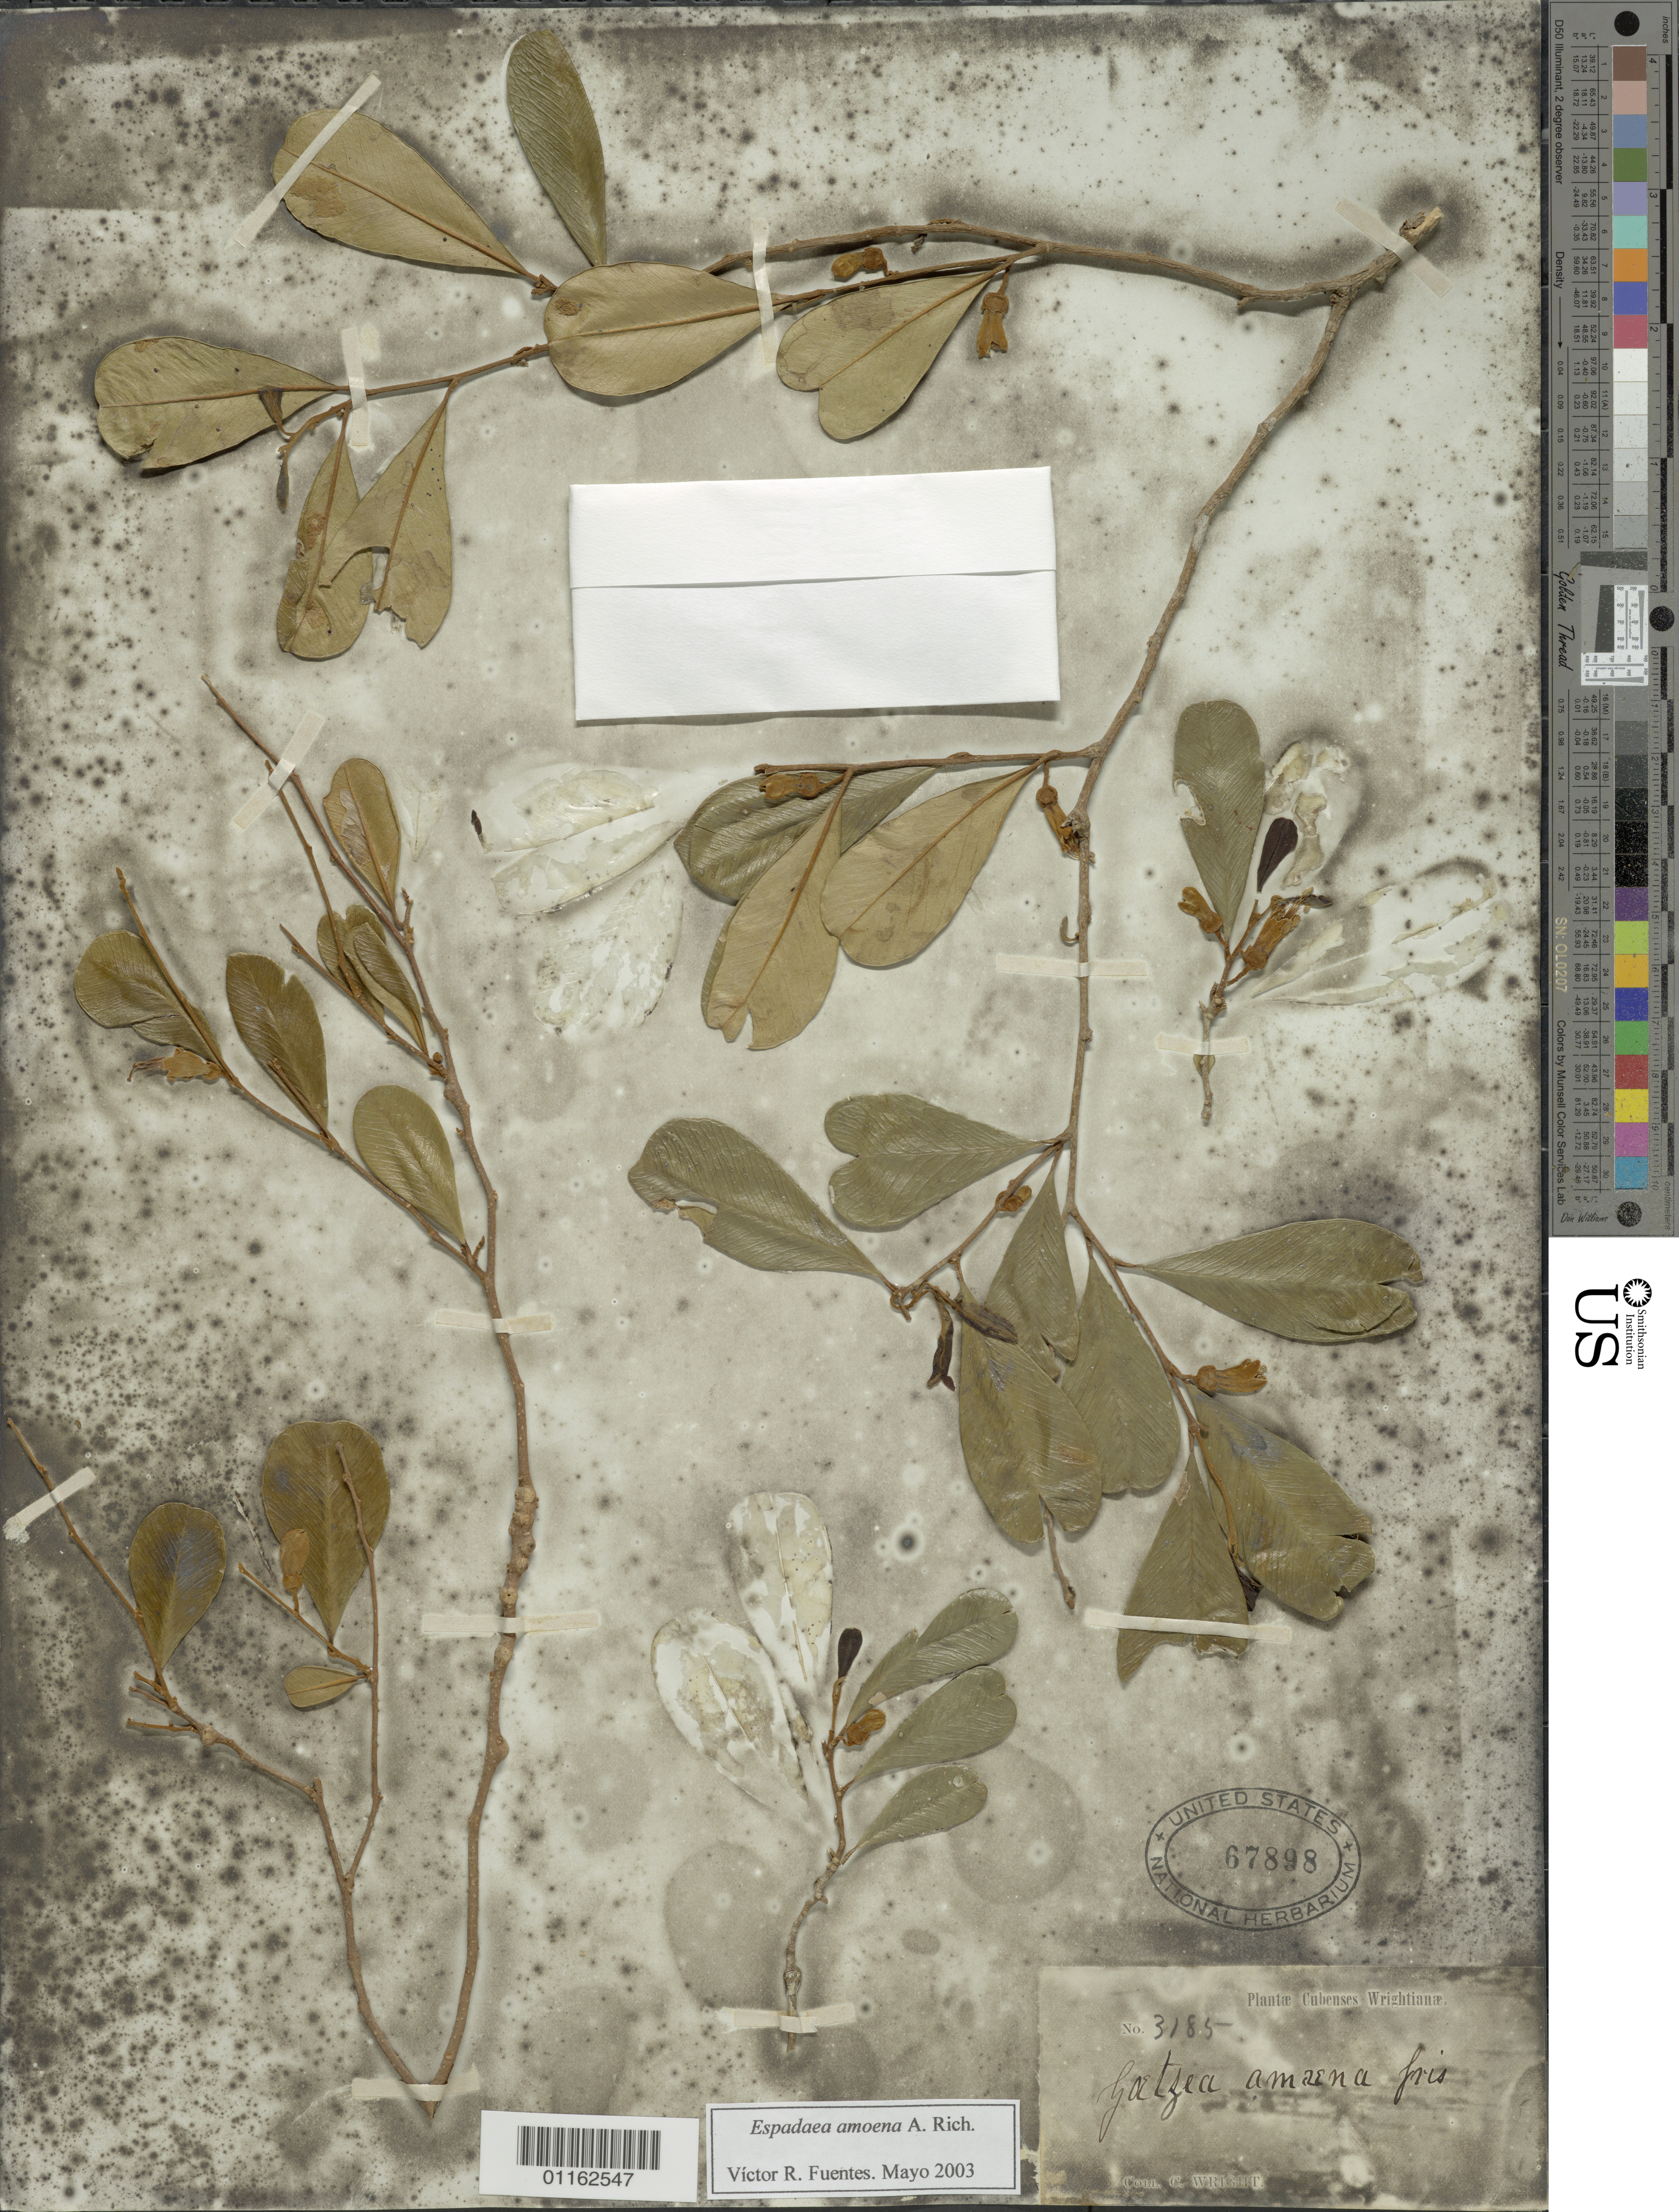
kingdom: Plantae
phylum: Tracheophyta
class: Magnoliopsida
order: Solanales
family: Solanaceae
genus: Espadaea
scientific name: Espadaea amoena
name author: A. Rich.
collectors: C. Wright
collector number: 3185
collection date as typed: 1800 to 1899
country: Cuba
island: Cuba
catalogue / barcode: US 67898